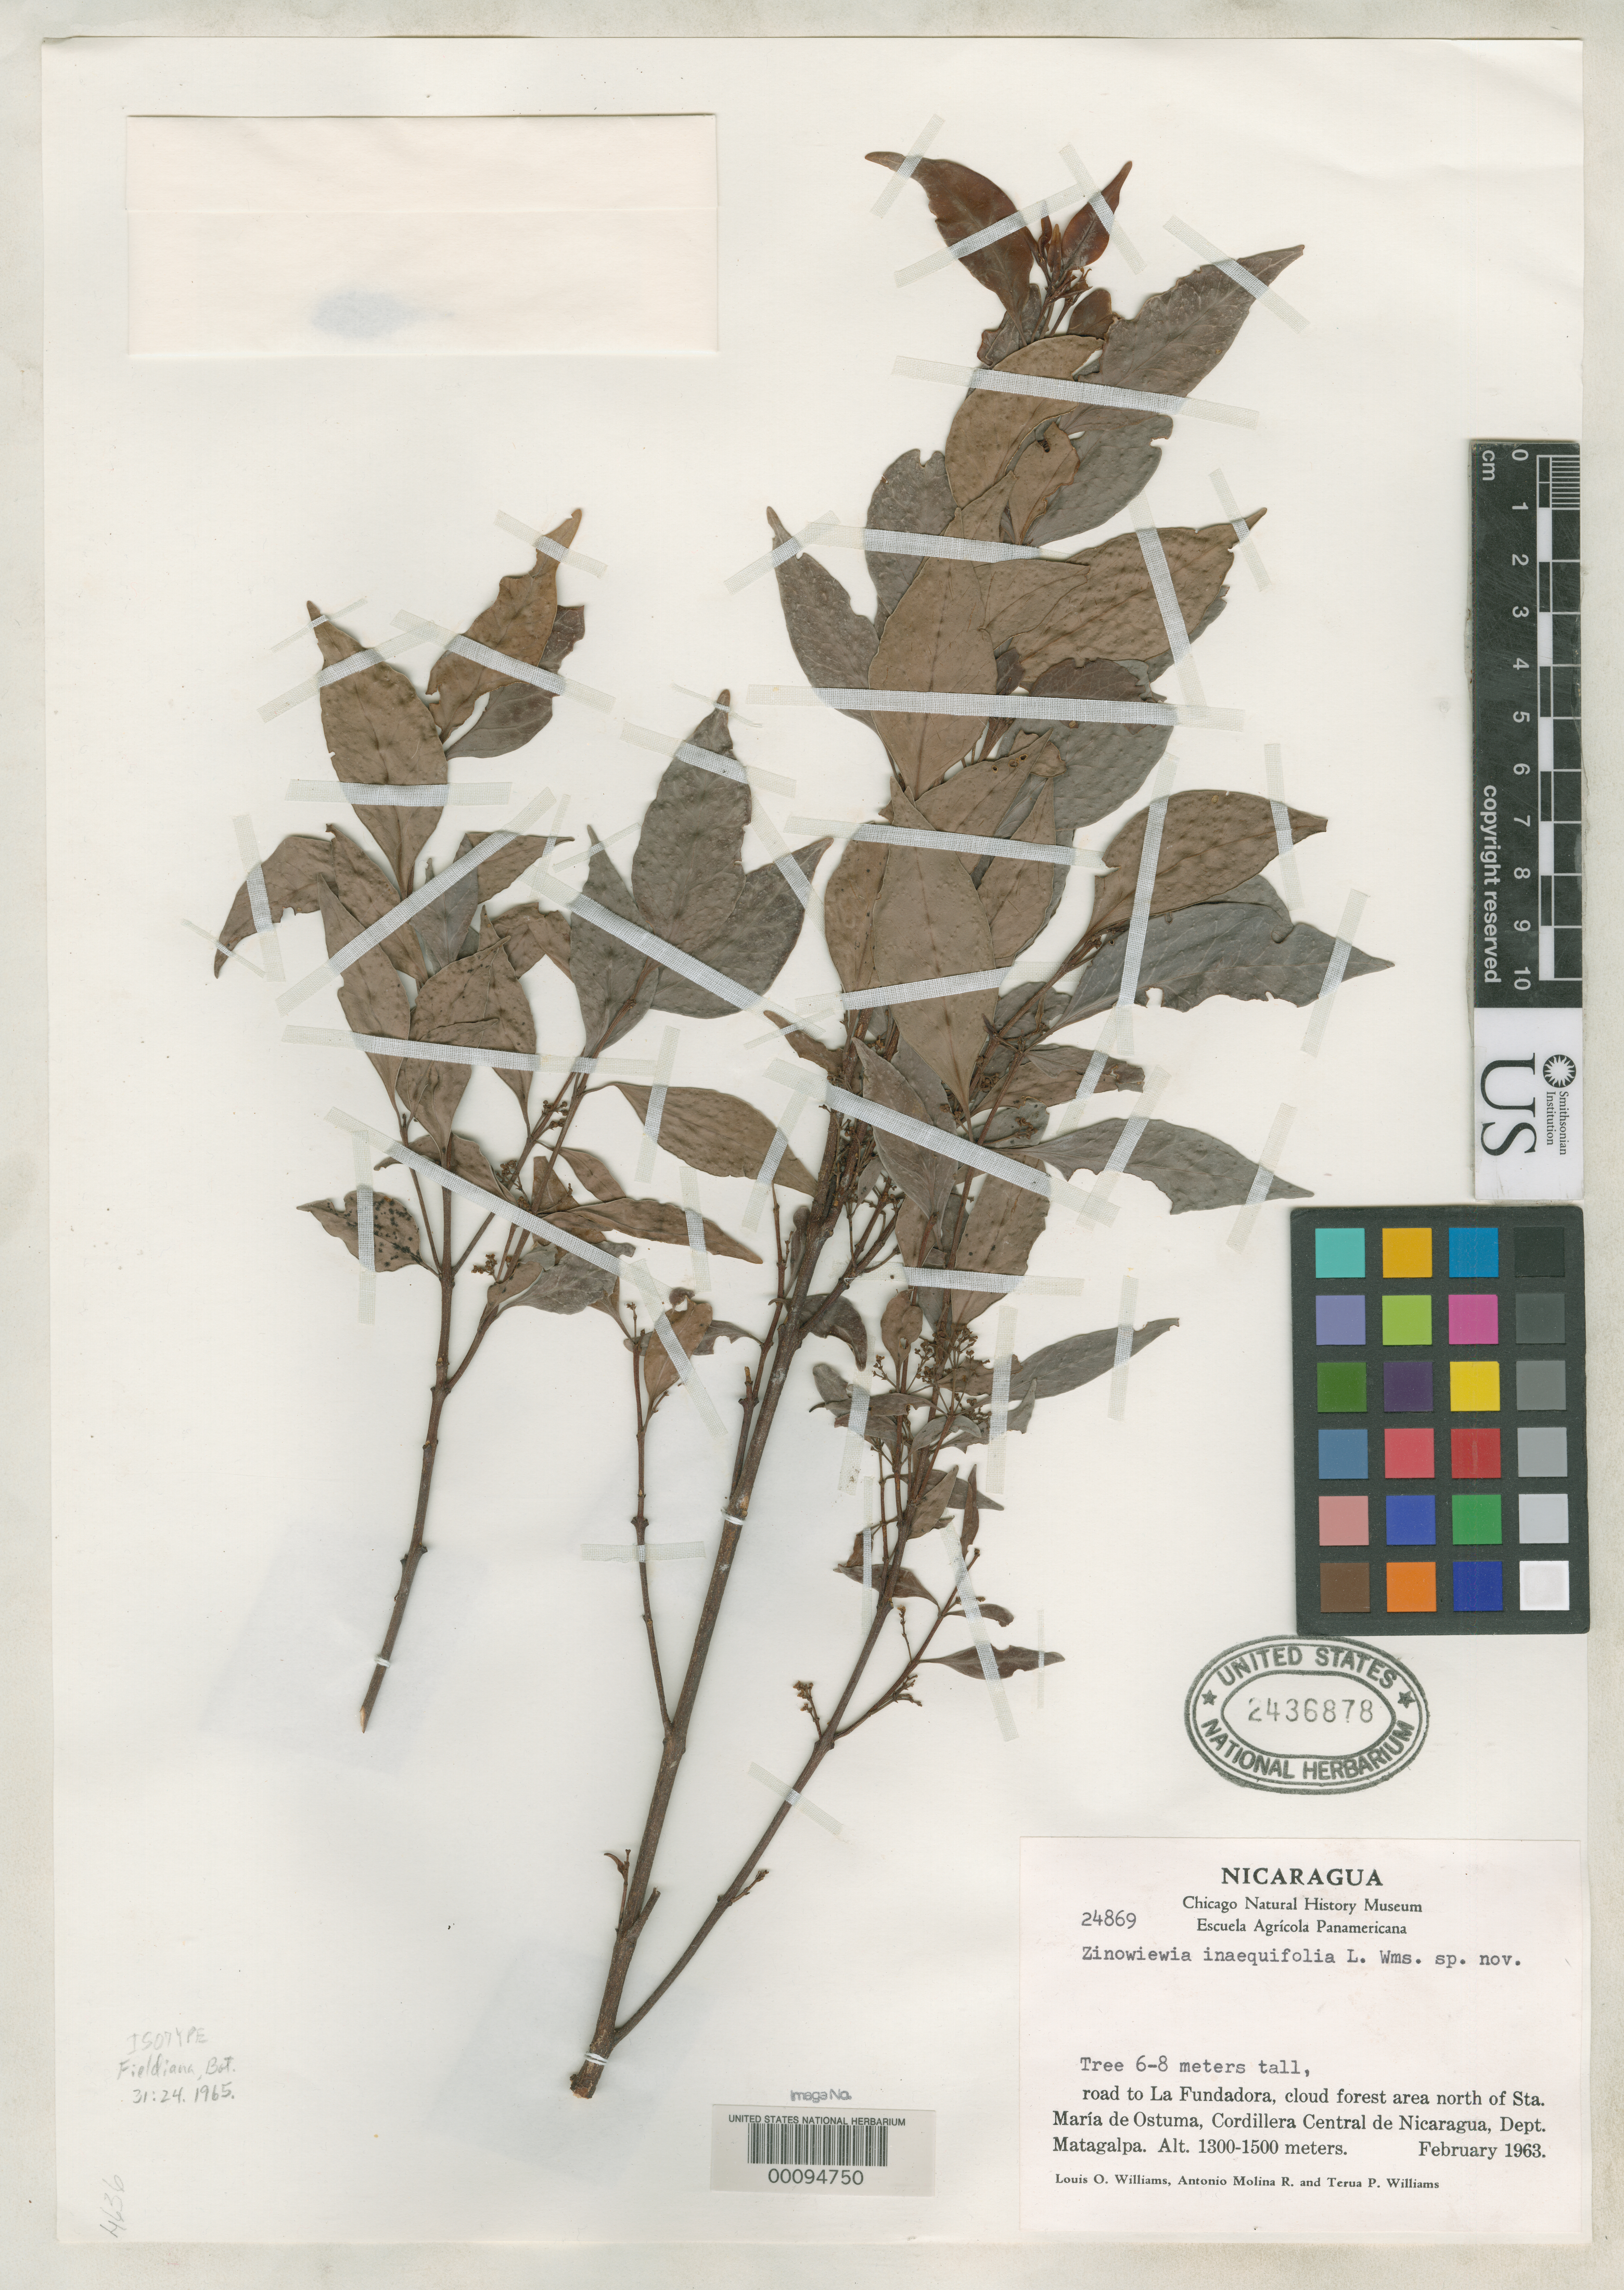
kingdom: Plantae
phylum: Tracheophyta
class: Magnoliopsida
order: Celastrales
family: Celastraceae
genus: Zinowiewia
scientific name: Zinowiewia inaequifolia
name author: L.O. Williams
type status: Isotype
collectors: L. O. Williams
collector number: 24869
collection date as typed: Feb 1963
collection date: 1963-02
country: Nicaragua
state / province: Matagalpa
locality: Cordillera Central, north of Santa Maria de Ostuma on road to La Fundora.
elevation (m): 1300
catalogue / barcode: US 2436878